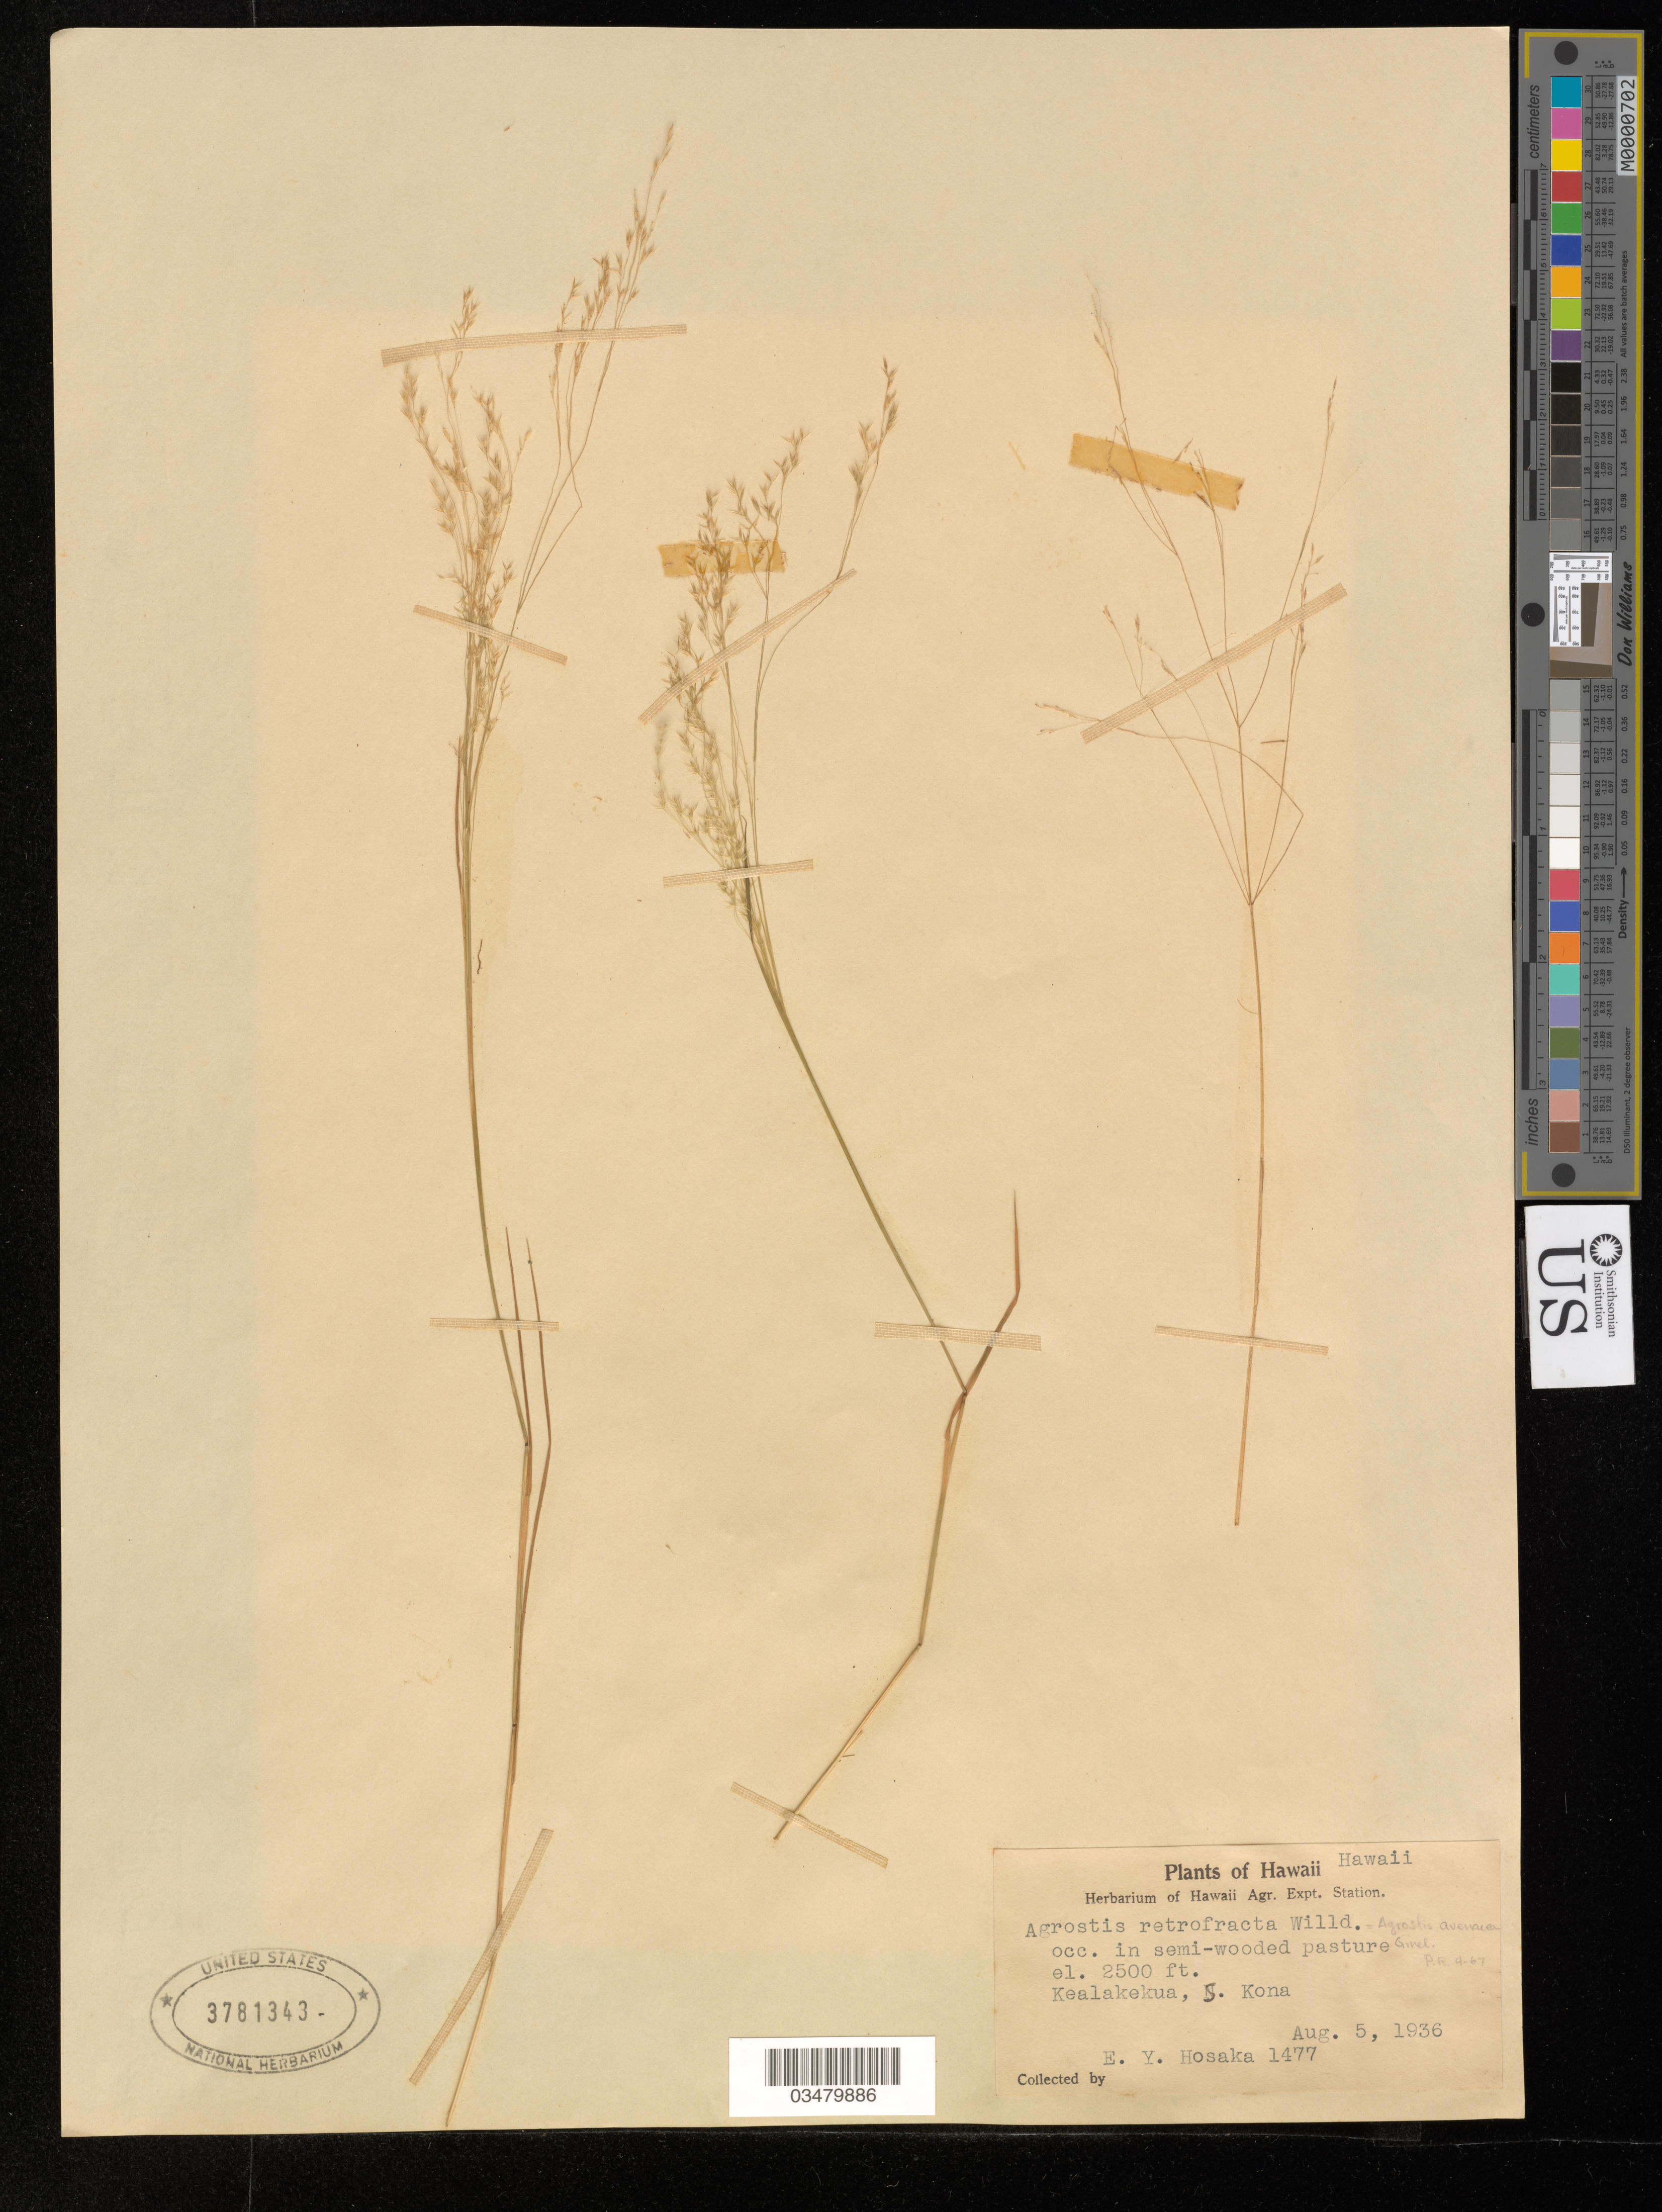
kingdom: Plantae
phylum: Tracheophyta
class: Liliopsida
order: Poales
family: Poaceae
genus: Lachnagrostis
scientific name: Lachnagrostis filiformis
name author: (J.R. Forst.) Trin.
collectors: E. Y. Hosaka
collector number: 1477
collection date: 1936-08-05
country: United States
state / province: Hawaii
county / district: Hawaii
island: Hawaii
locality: Kealakekua, S. Kona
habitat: Semi-wooded pasture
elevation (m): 762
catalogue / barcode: US 3781343